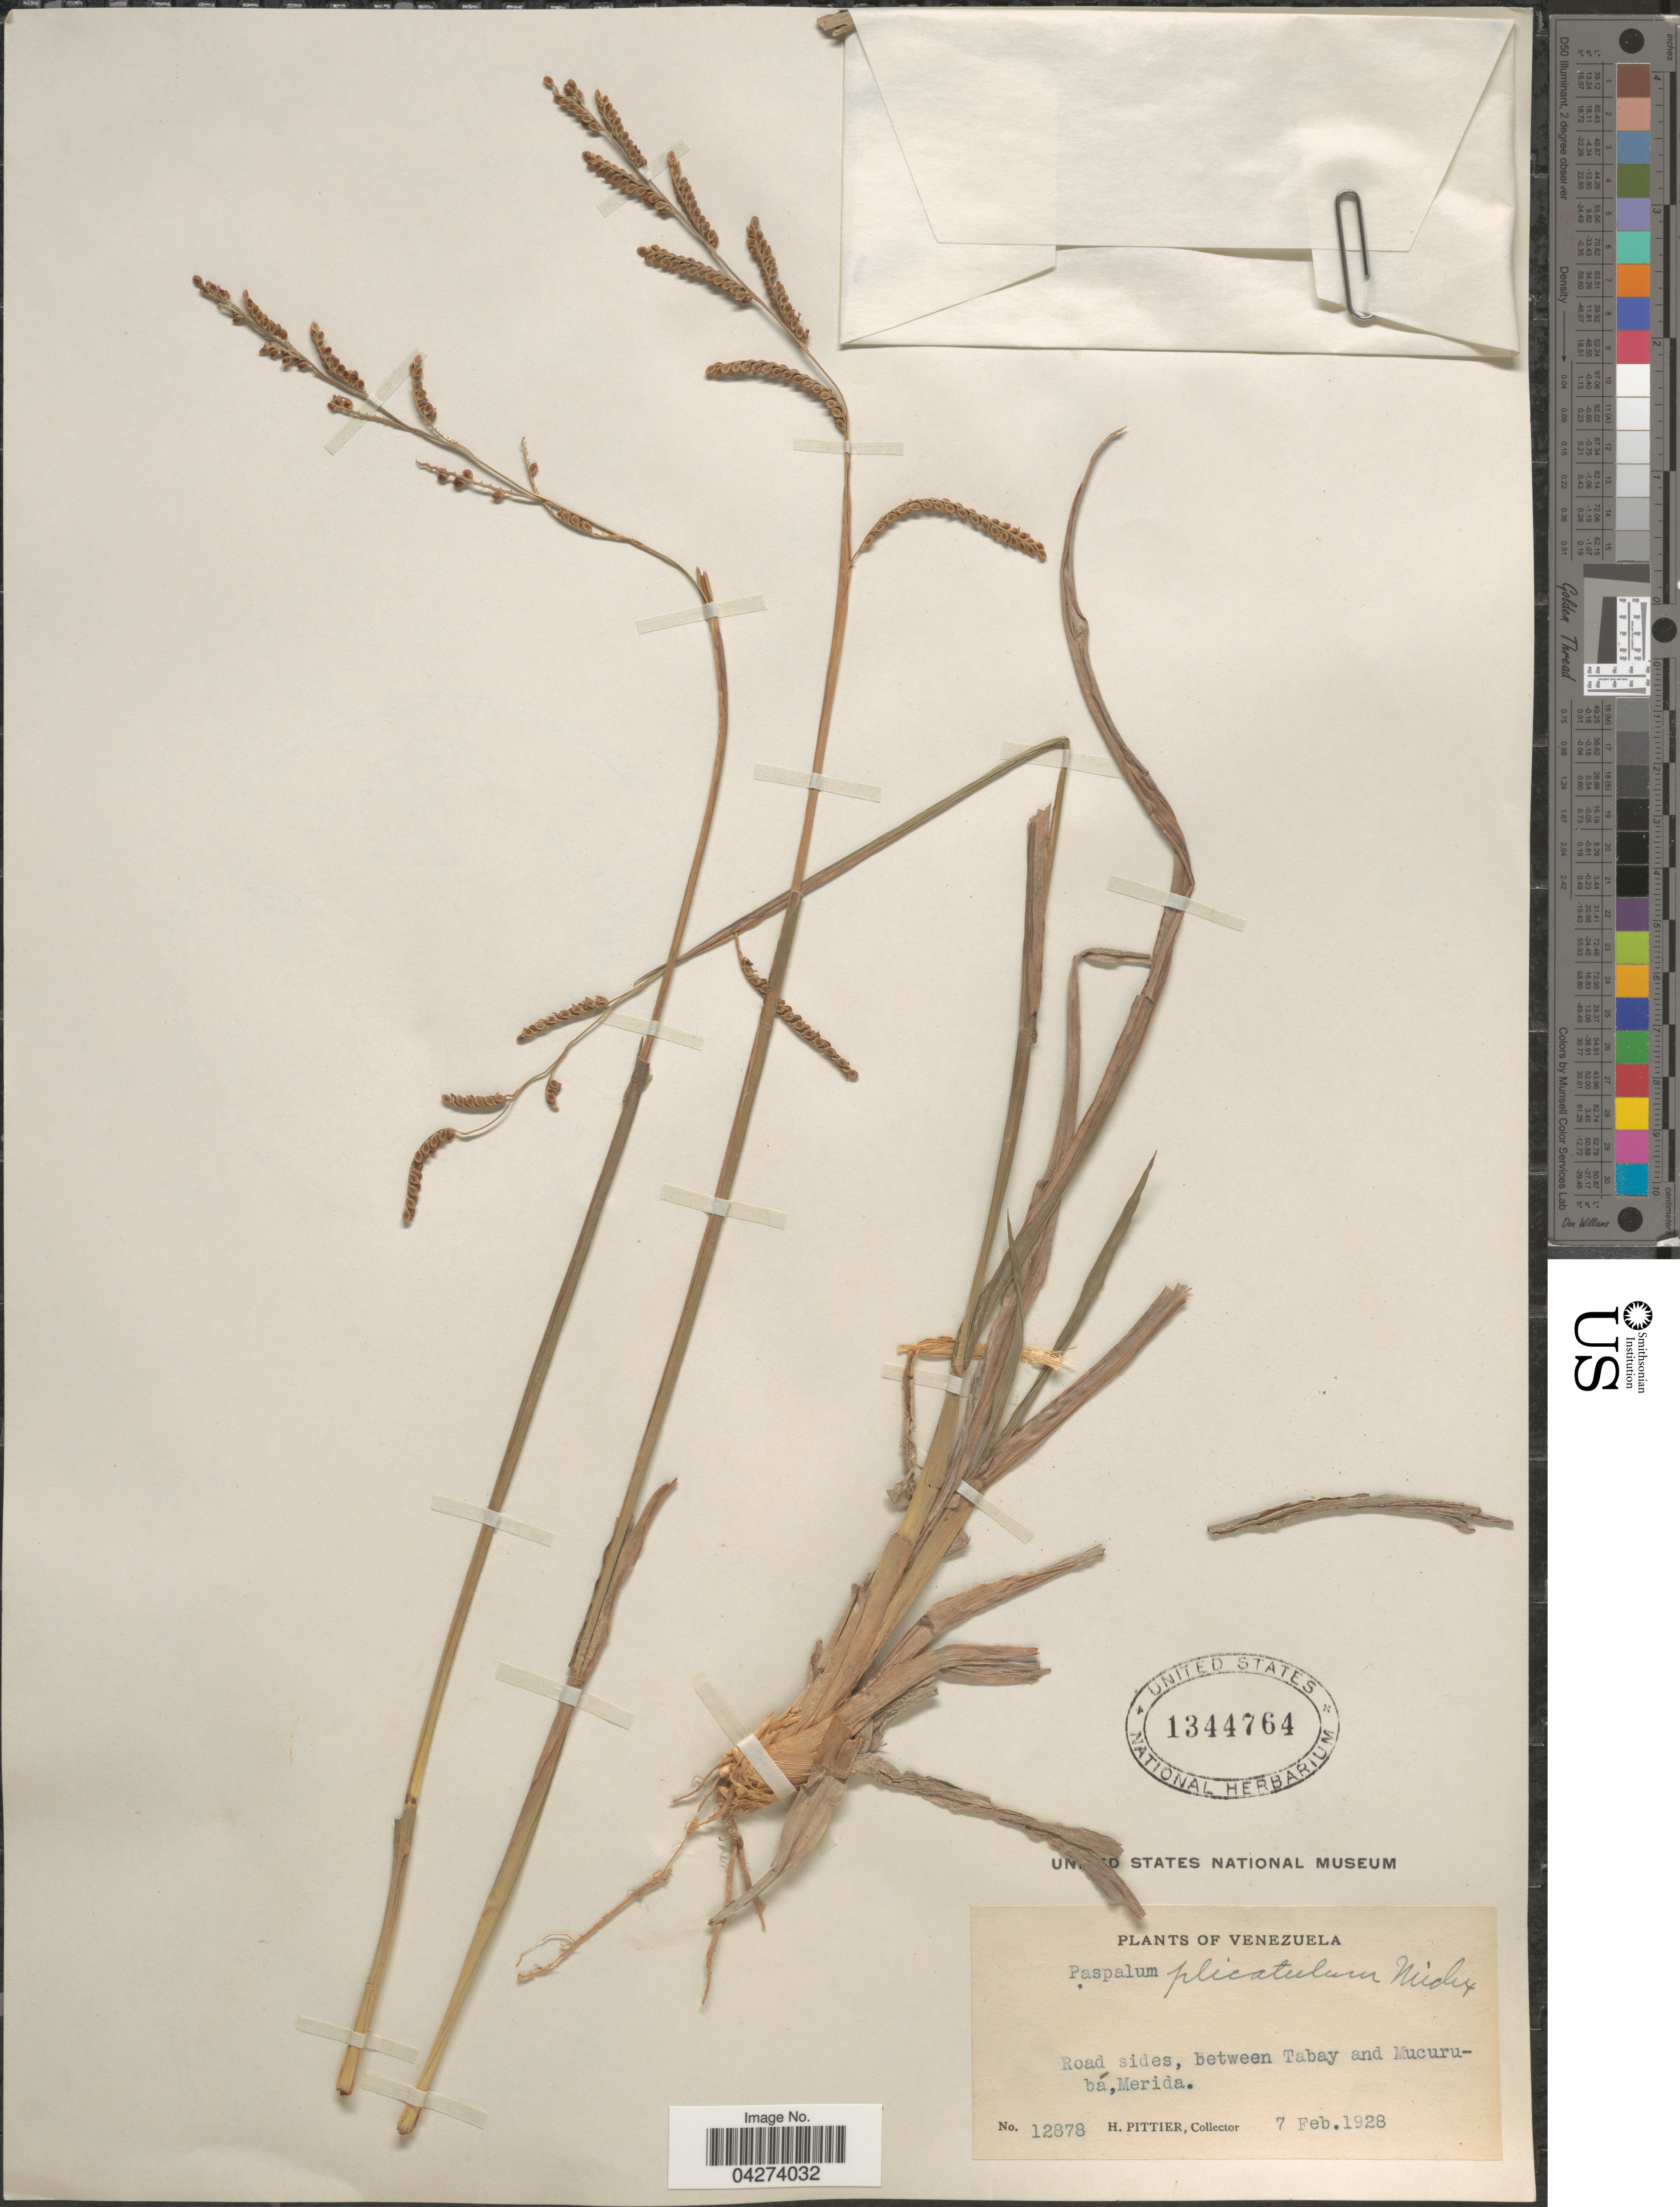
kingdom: Plantae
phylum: Tracheophyta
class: Liliopsida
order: Poales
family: Poaceae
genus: Paspalum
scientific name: Paspalum plicatulum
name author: Michx.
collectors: H. F. Pittier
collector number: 12878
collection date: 1928-02-07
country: Venezuela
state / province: Merida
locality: Road sides, between Tabay and Mucurubá.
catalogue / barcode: US 1344764